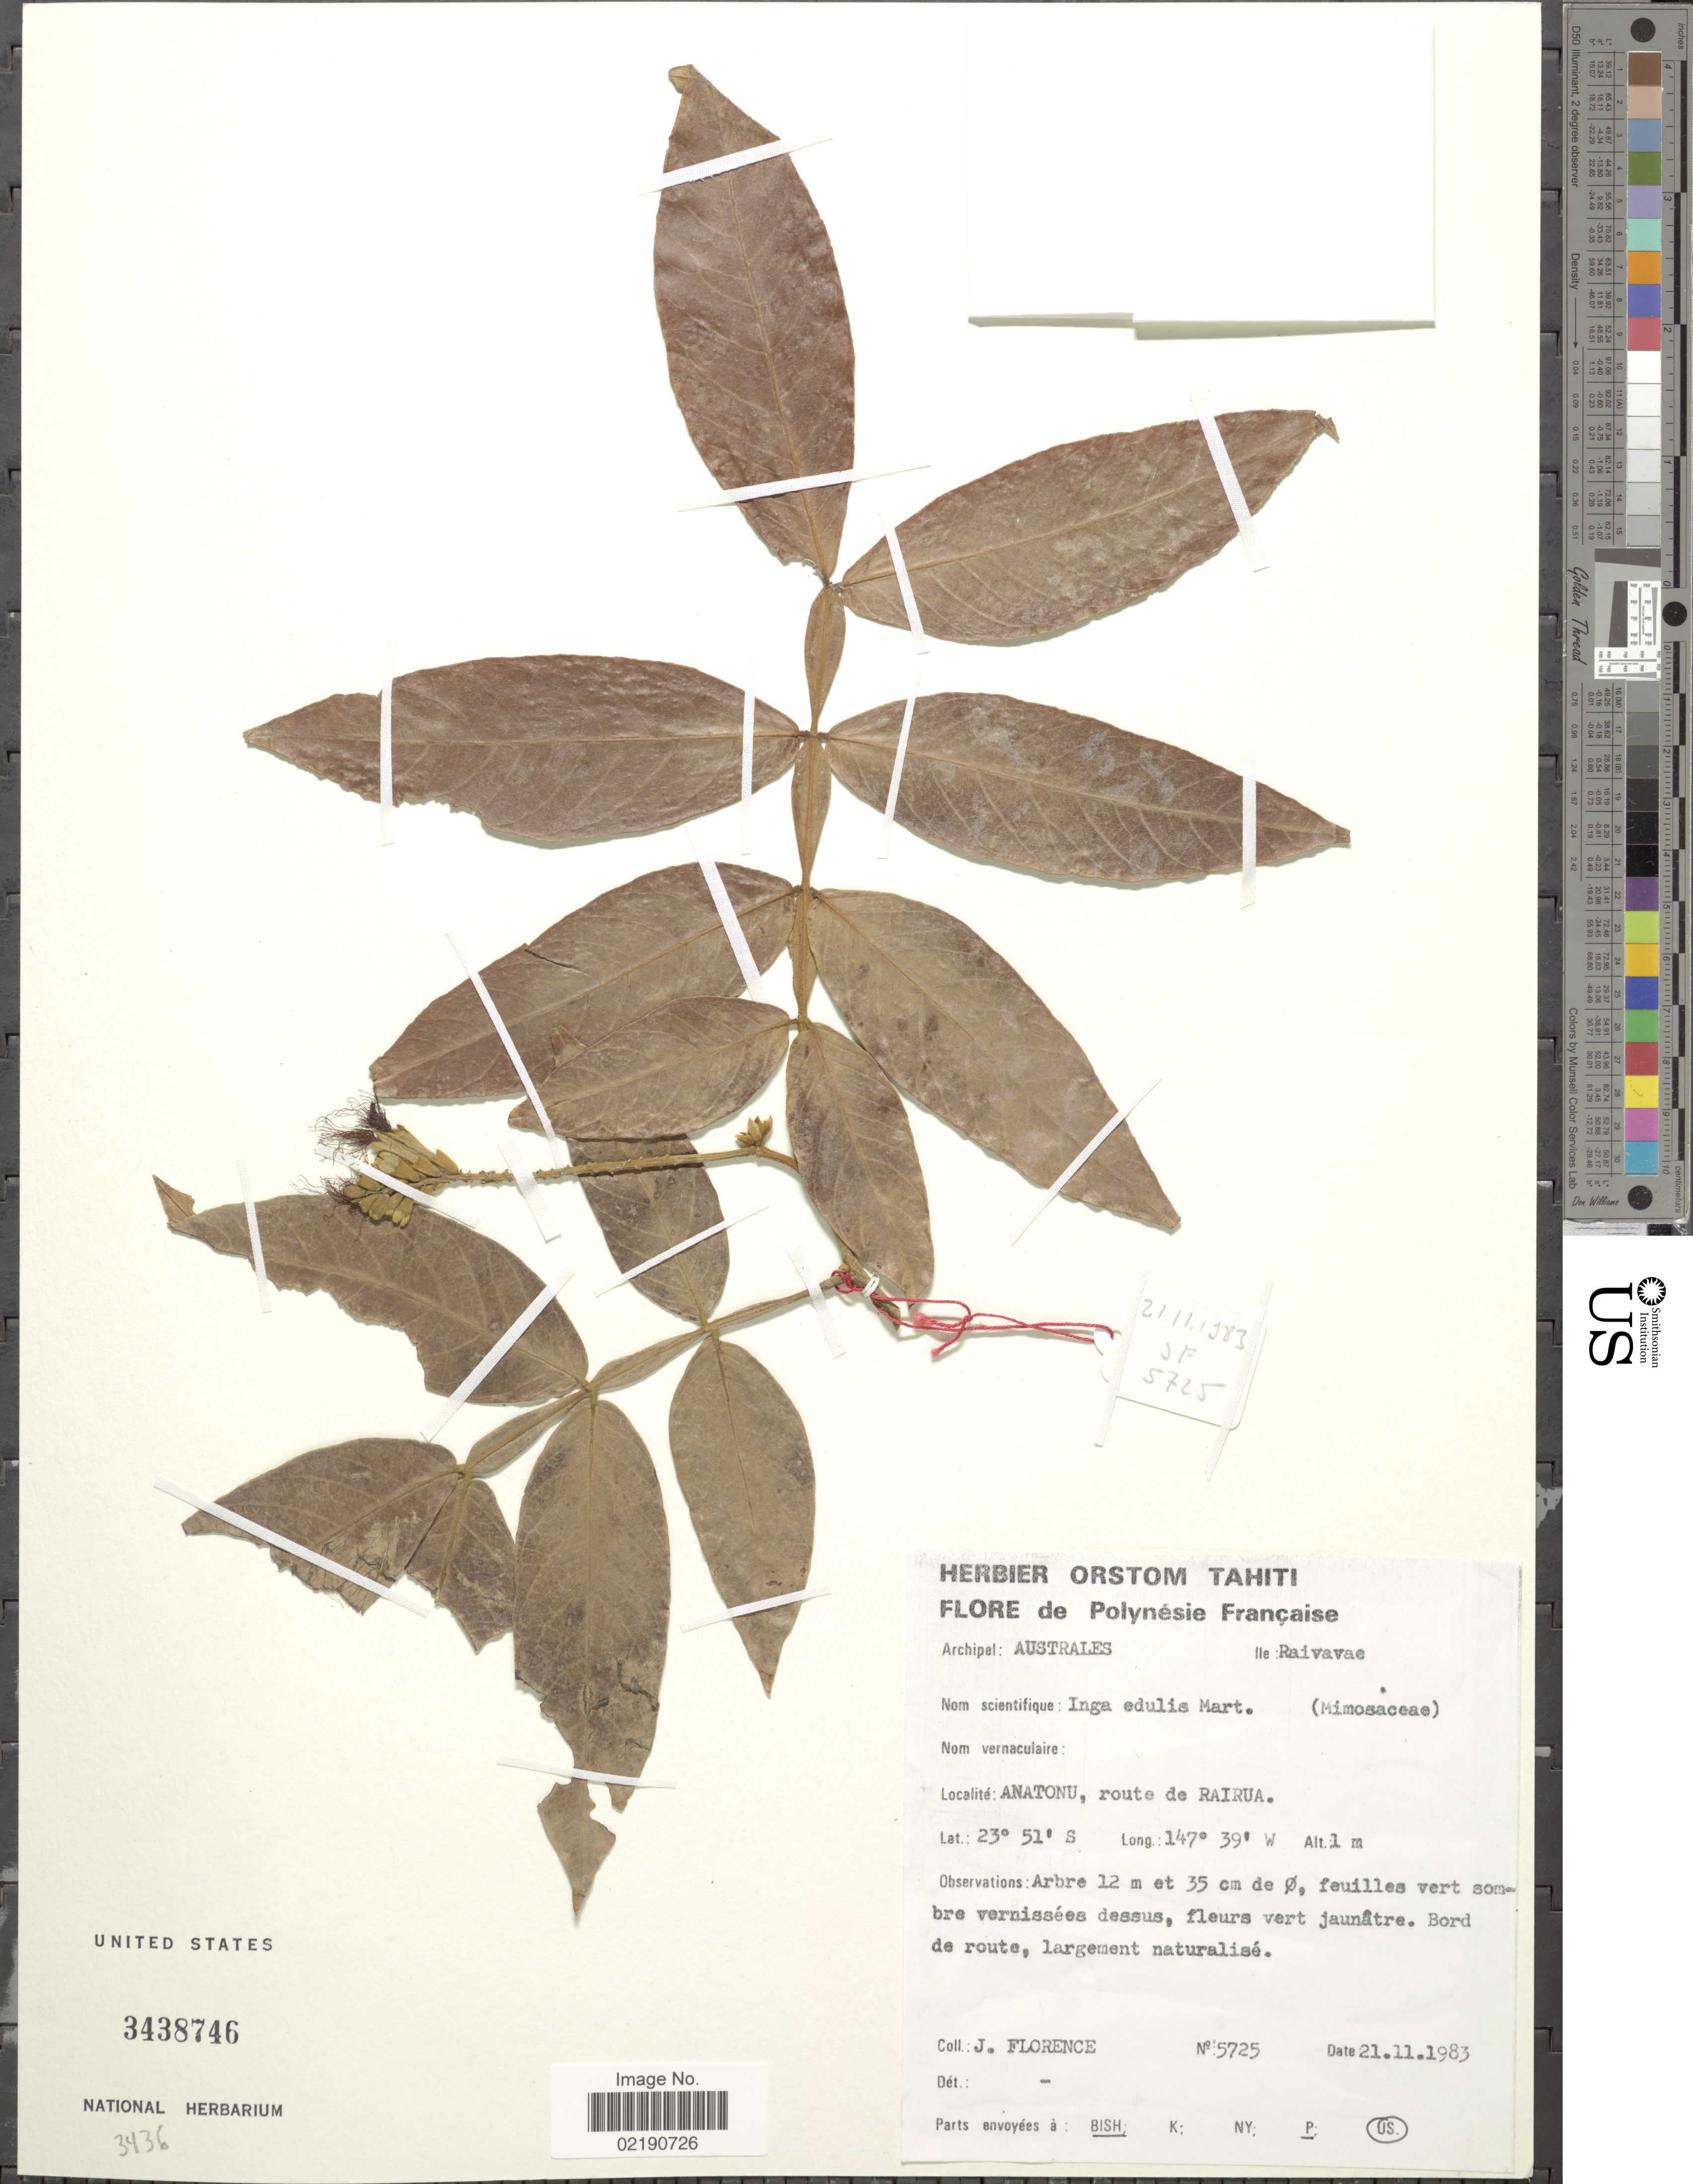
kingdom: Plantae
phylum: Tracheophyta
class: Magnoliopsida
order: Fabales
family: Fabaceae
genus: Inga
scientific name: Inga edulis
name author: Mart.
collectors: J. Florence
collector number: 5725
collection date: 1983-11-21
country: French Polynesia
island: Raivavae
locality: Australes, Ile Raivavae, Anatonu, route de Rairua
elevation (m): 1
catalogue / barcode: US 3438746